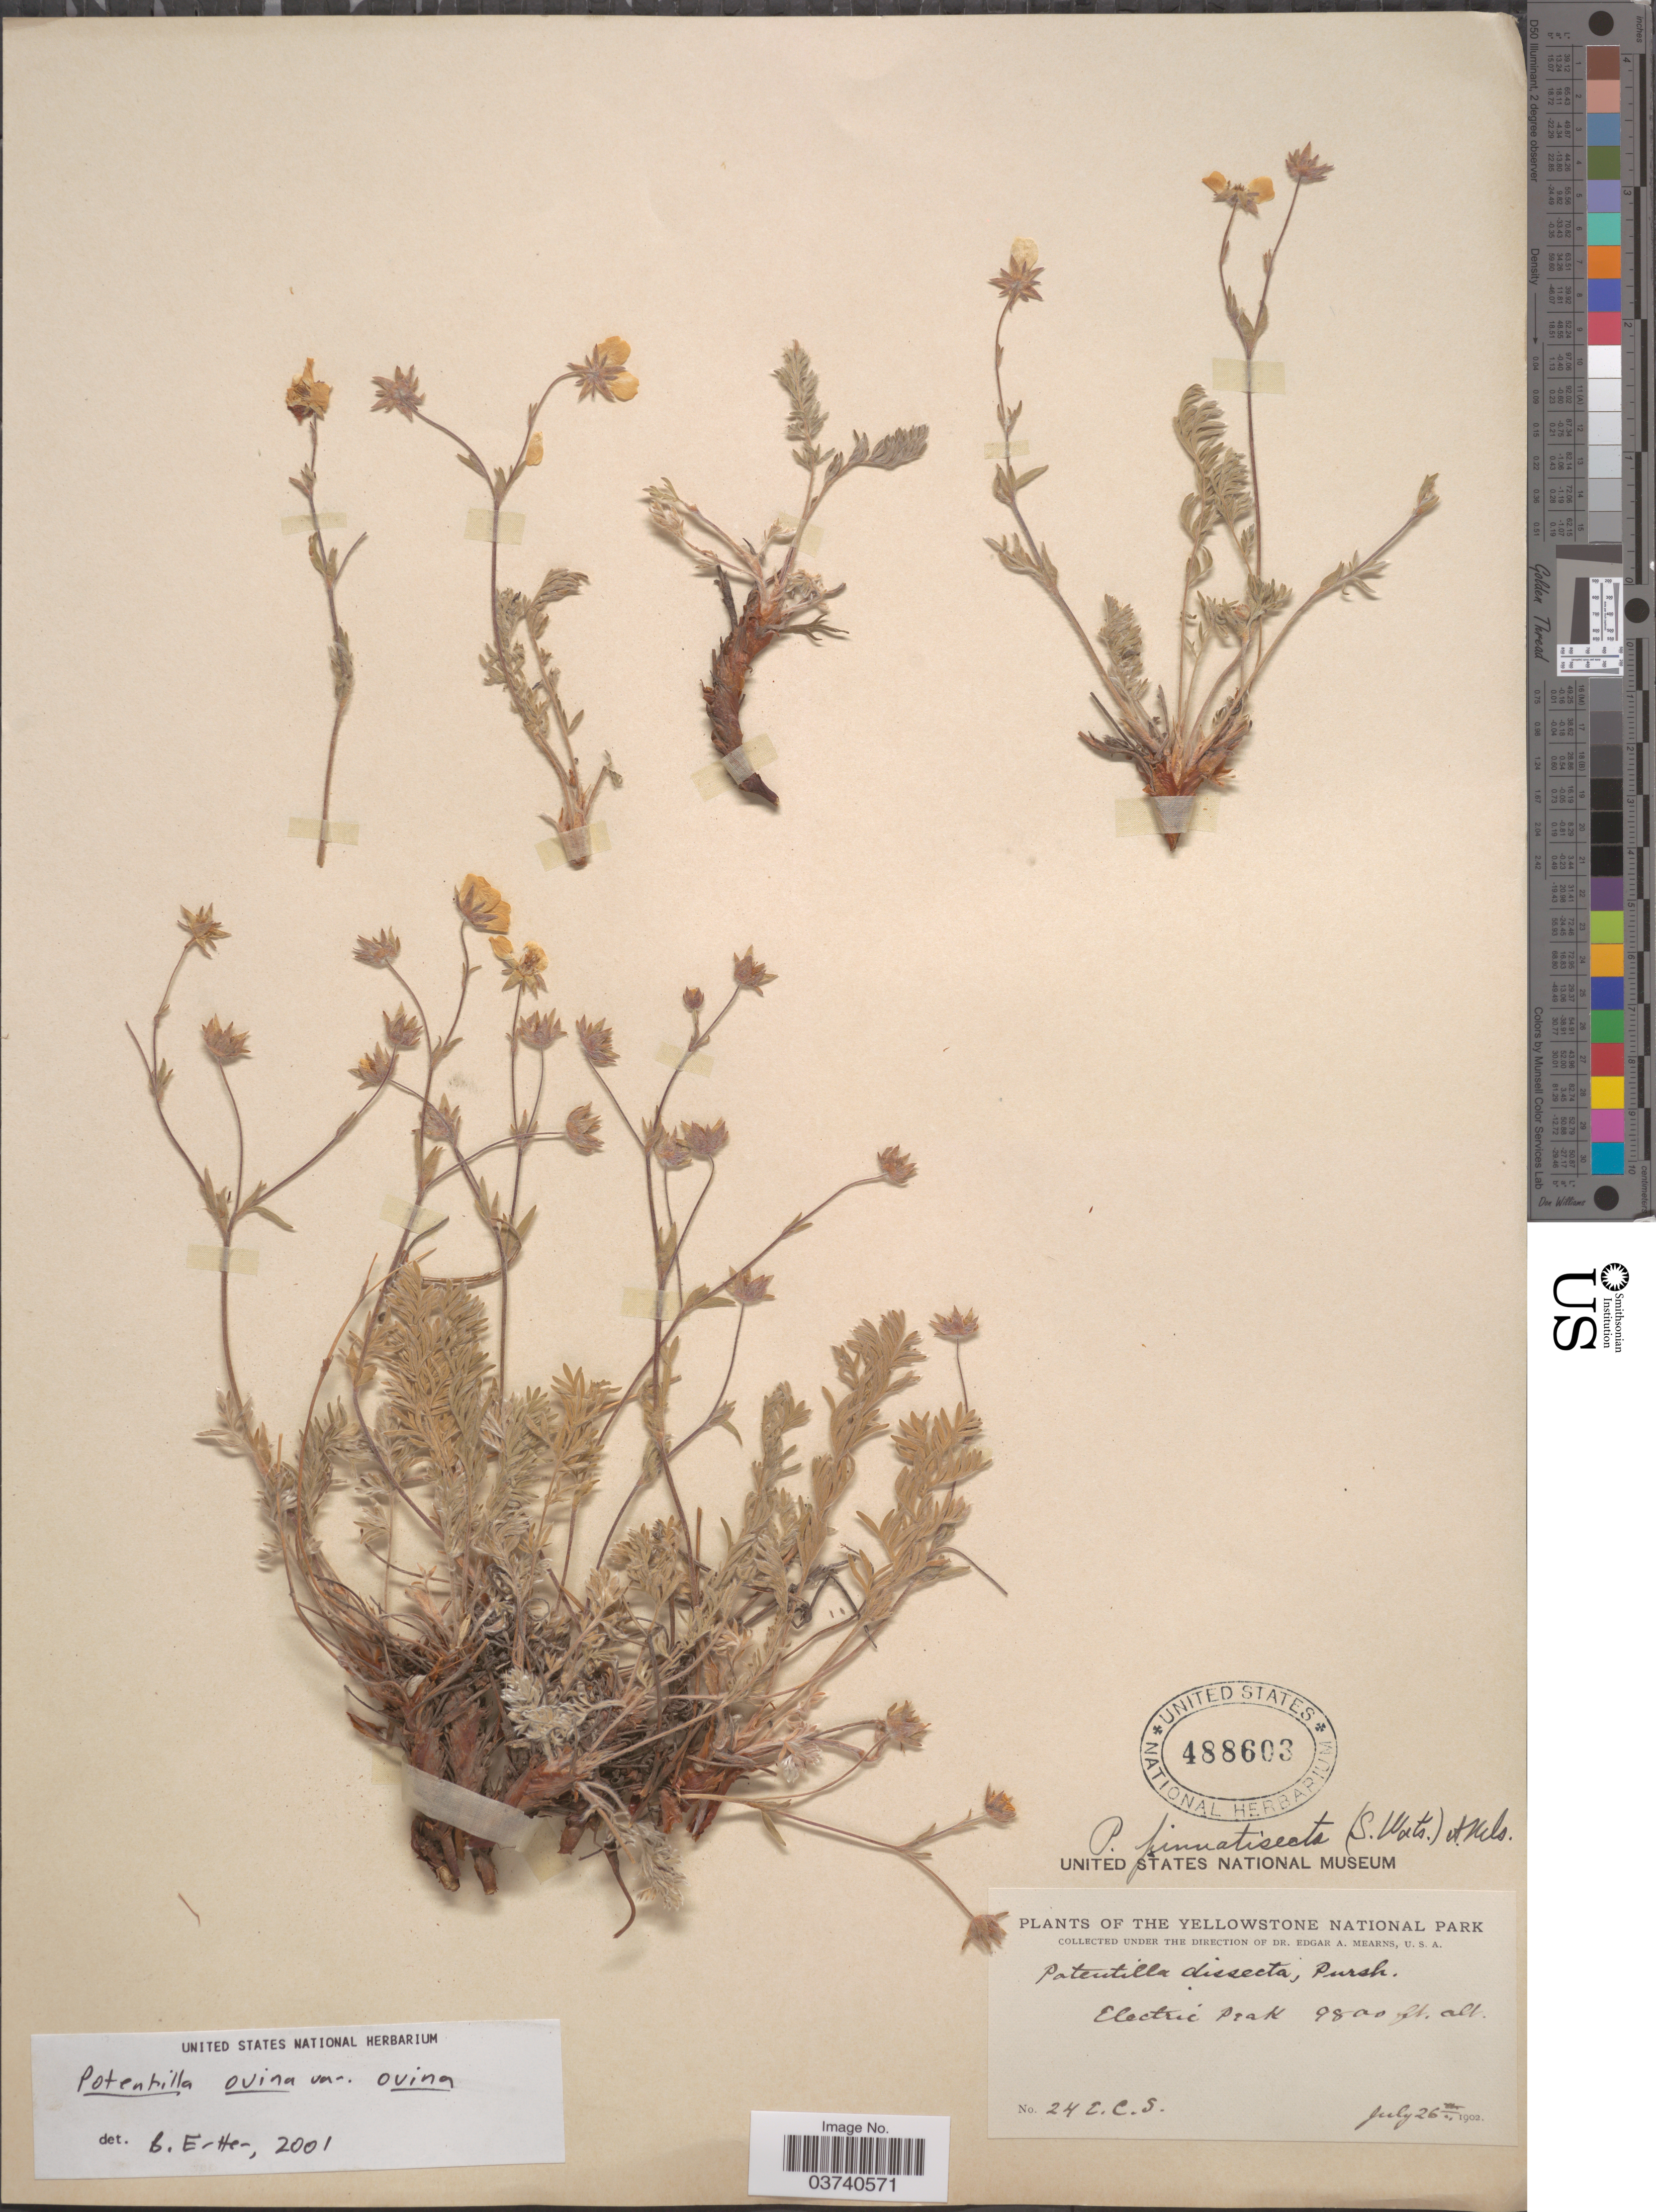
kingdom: Plantae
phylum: Tracheophyta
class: Magnoliopsida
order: Rosales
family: Rosaceae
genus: Potentilla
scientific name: Potentilla ovina var. ovina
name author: Macoun ex J.M. Macoun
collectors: E. C. Smith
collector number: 24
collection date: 1902-07-26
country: United States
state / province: Montana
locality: The Yellowstone National Park. Electric Peak.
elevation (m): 2987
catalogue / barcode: US 488603